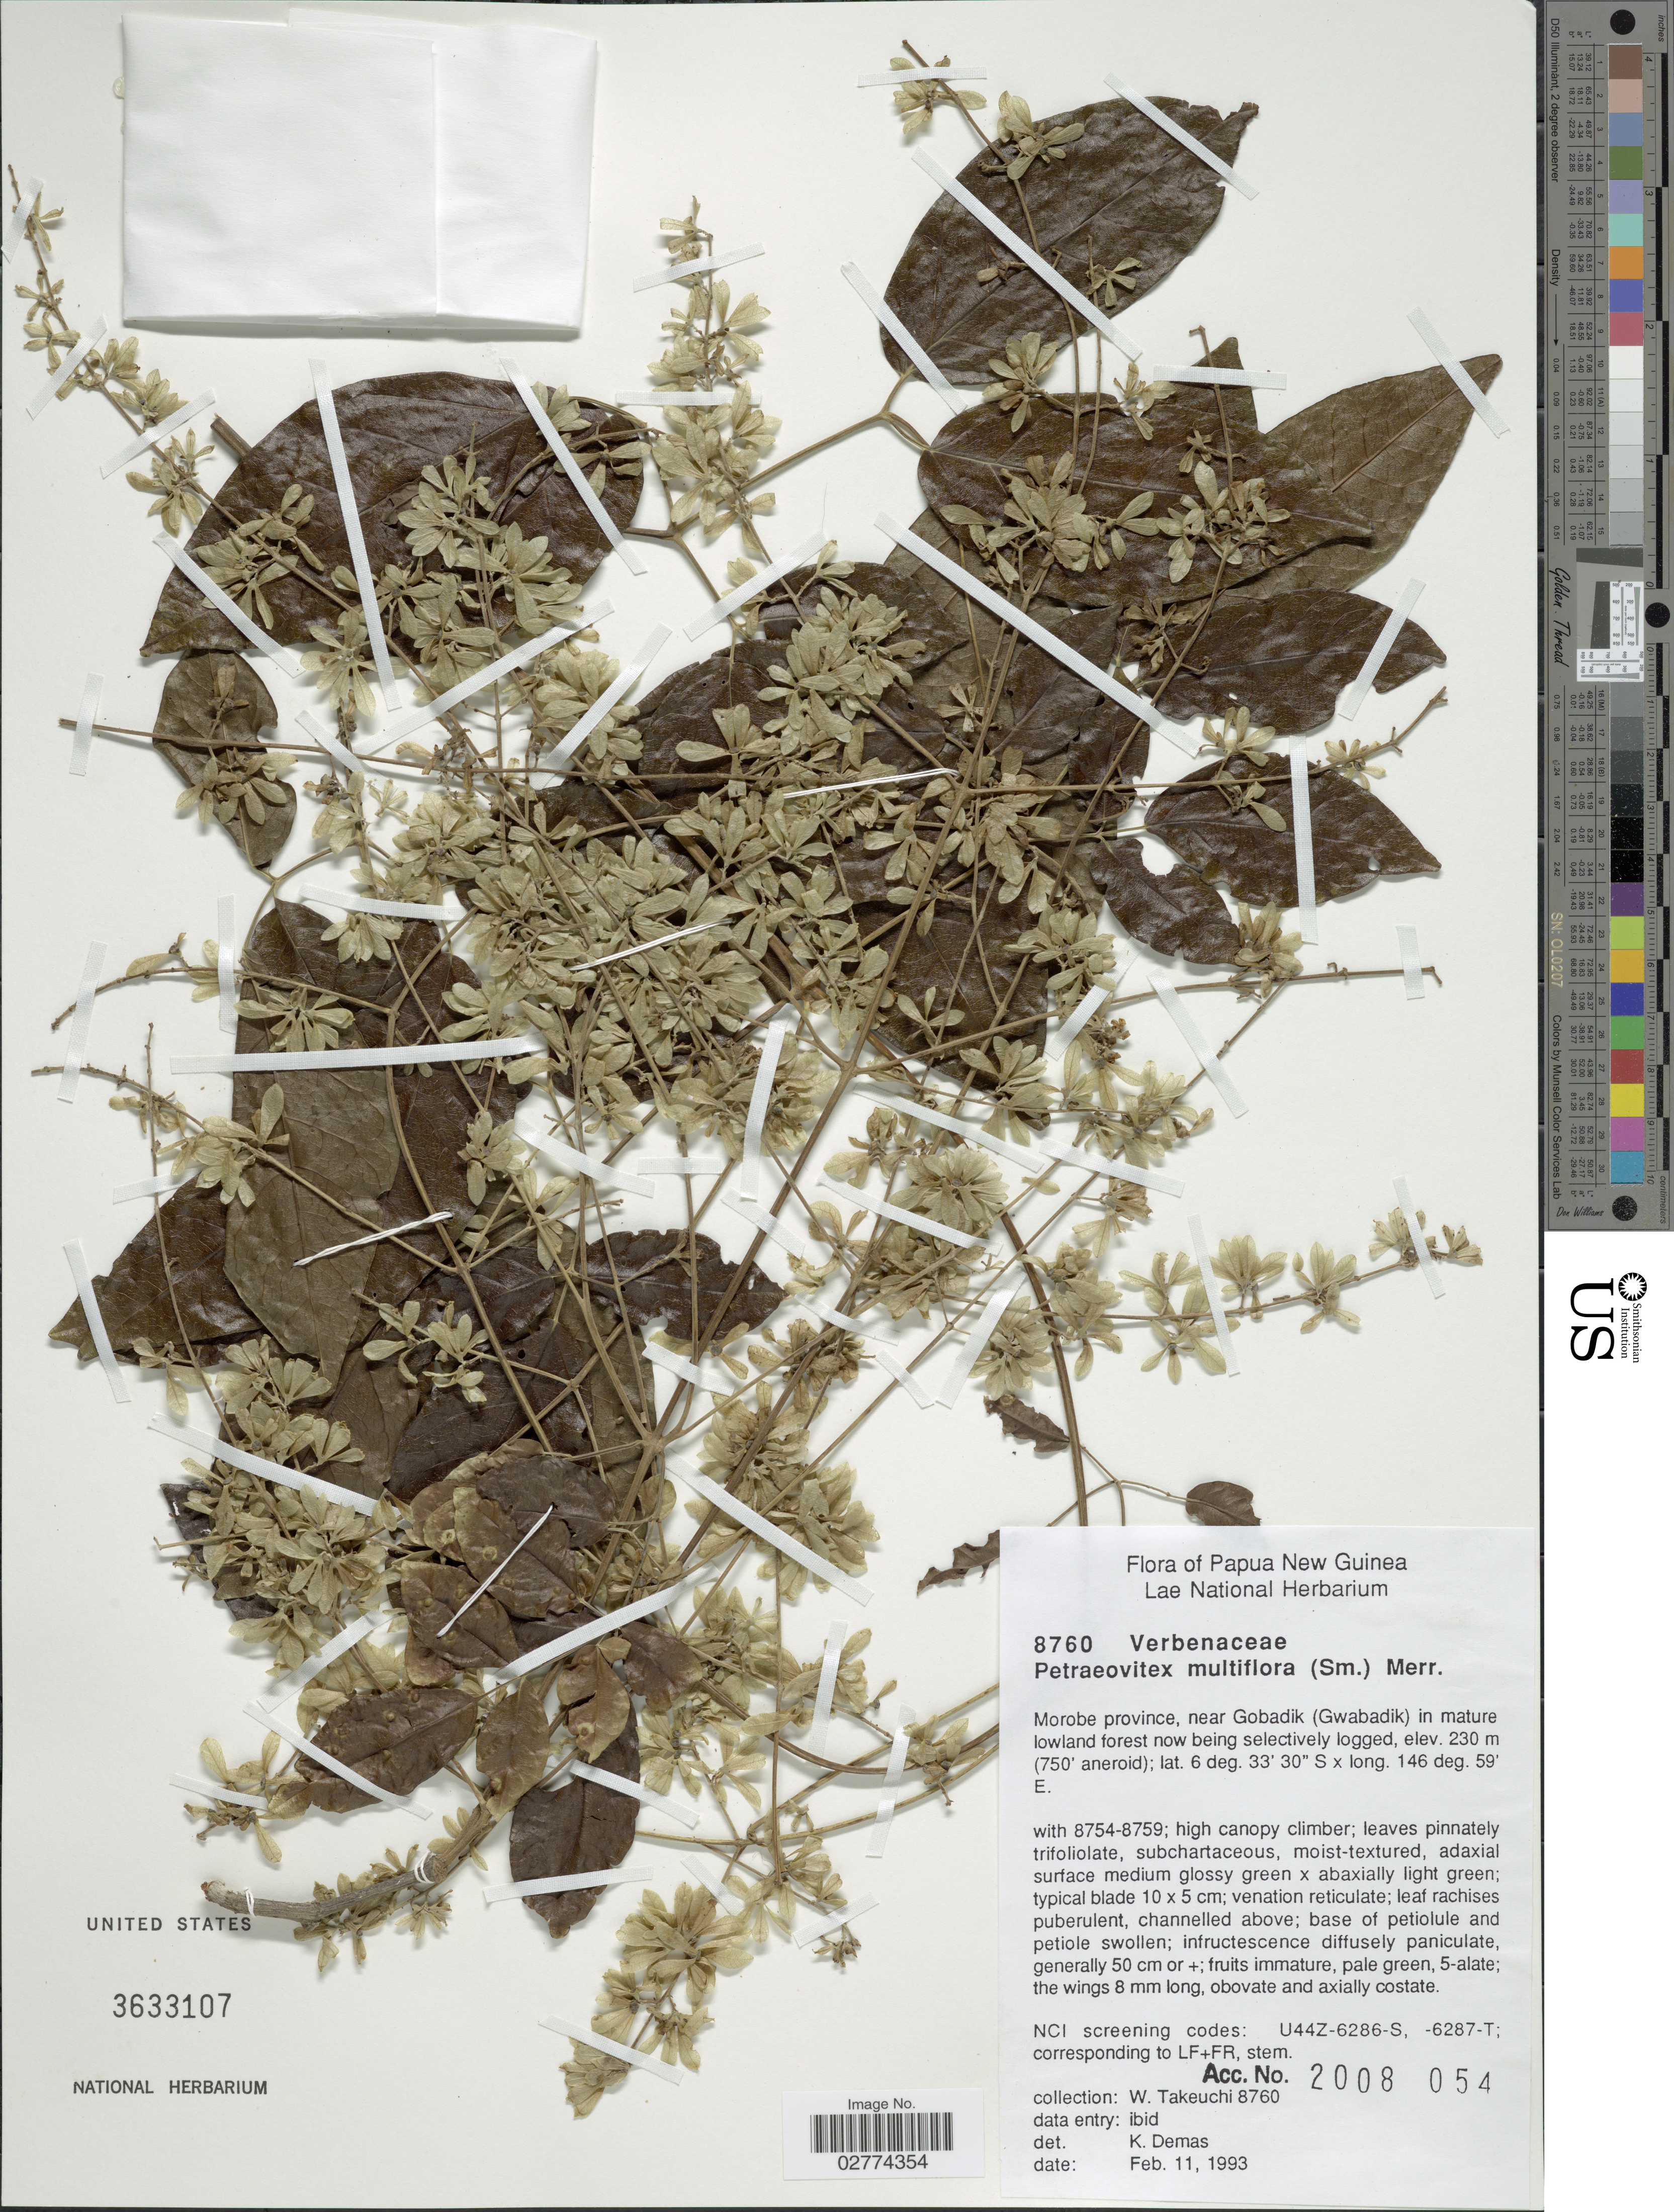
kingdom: Plantae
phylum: Tracheophyta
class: Magnoliopsida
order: Lamiales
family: Lamiaceae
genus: Petraeovitex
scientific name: Petraeovitex multiflora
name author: (Small) Merr.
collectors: W. Takeuchi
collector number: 8760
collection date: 1993-02-11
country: Papua New Guinea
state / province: Morobe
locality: Near Hobadik (Gwabadik) in mature lowland forest now being selectively logged.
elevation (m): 230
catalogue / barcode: US 3633107